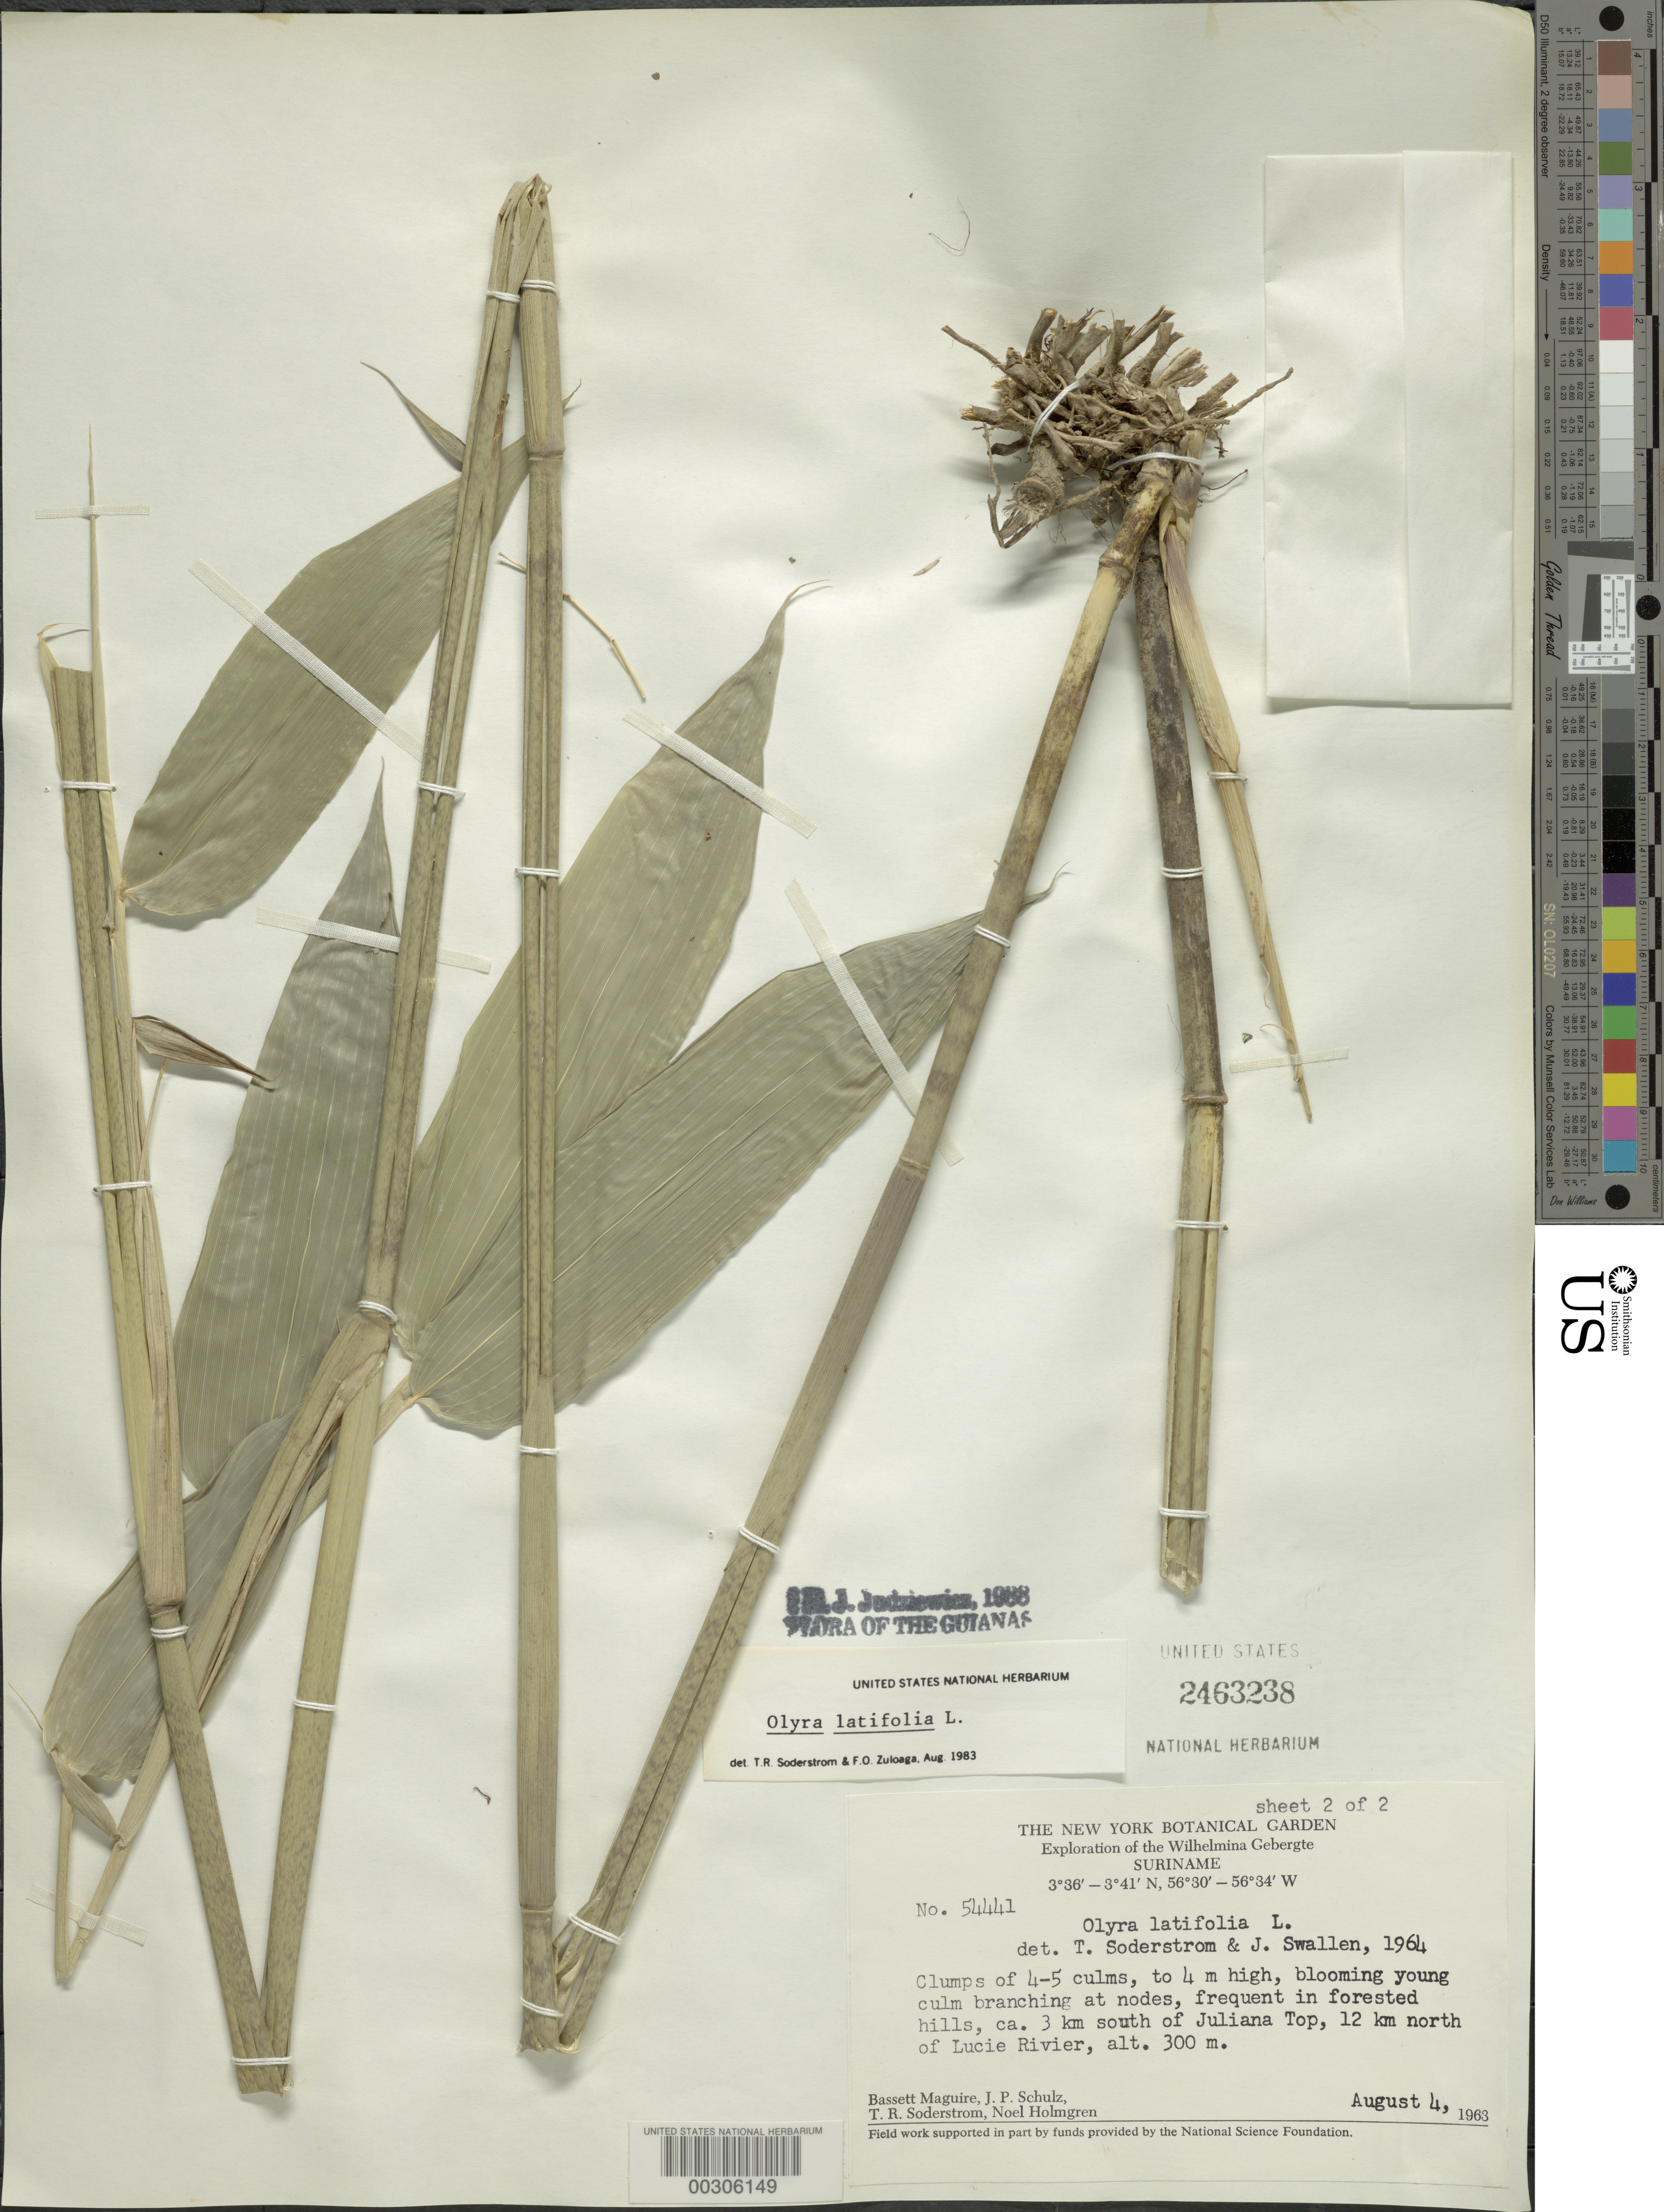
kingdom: Plantae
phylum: Tracheophyta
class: Liliopsida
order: Poales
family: Poaceae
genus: Olyra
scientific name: Olyra latifolia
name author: L.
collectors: B. Maguire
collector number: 54441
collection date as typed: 04 Aug 1963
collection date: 1963-08-04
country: Suriname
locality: Lucie river, juliana top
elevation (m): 300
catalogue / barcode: US 2463238